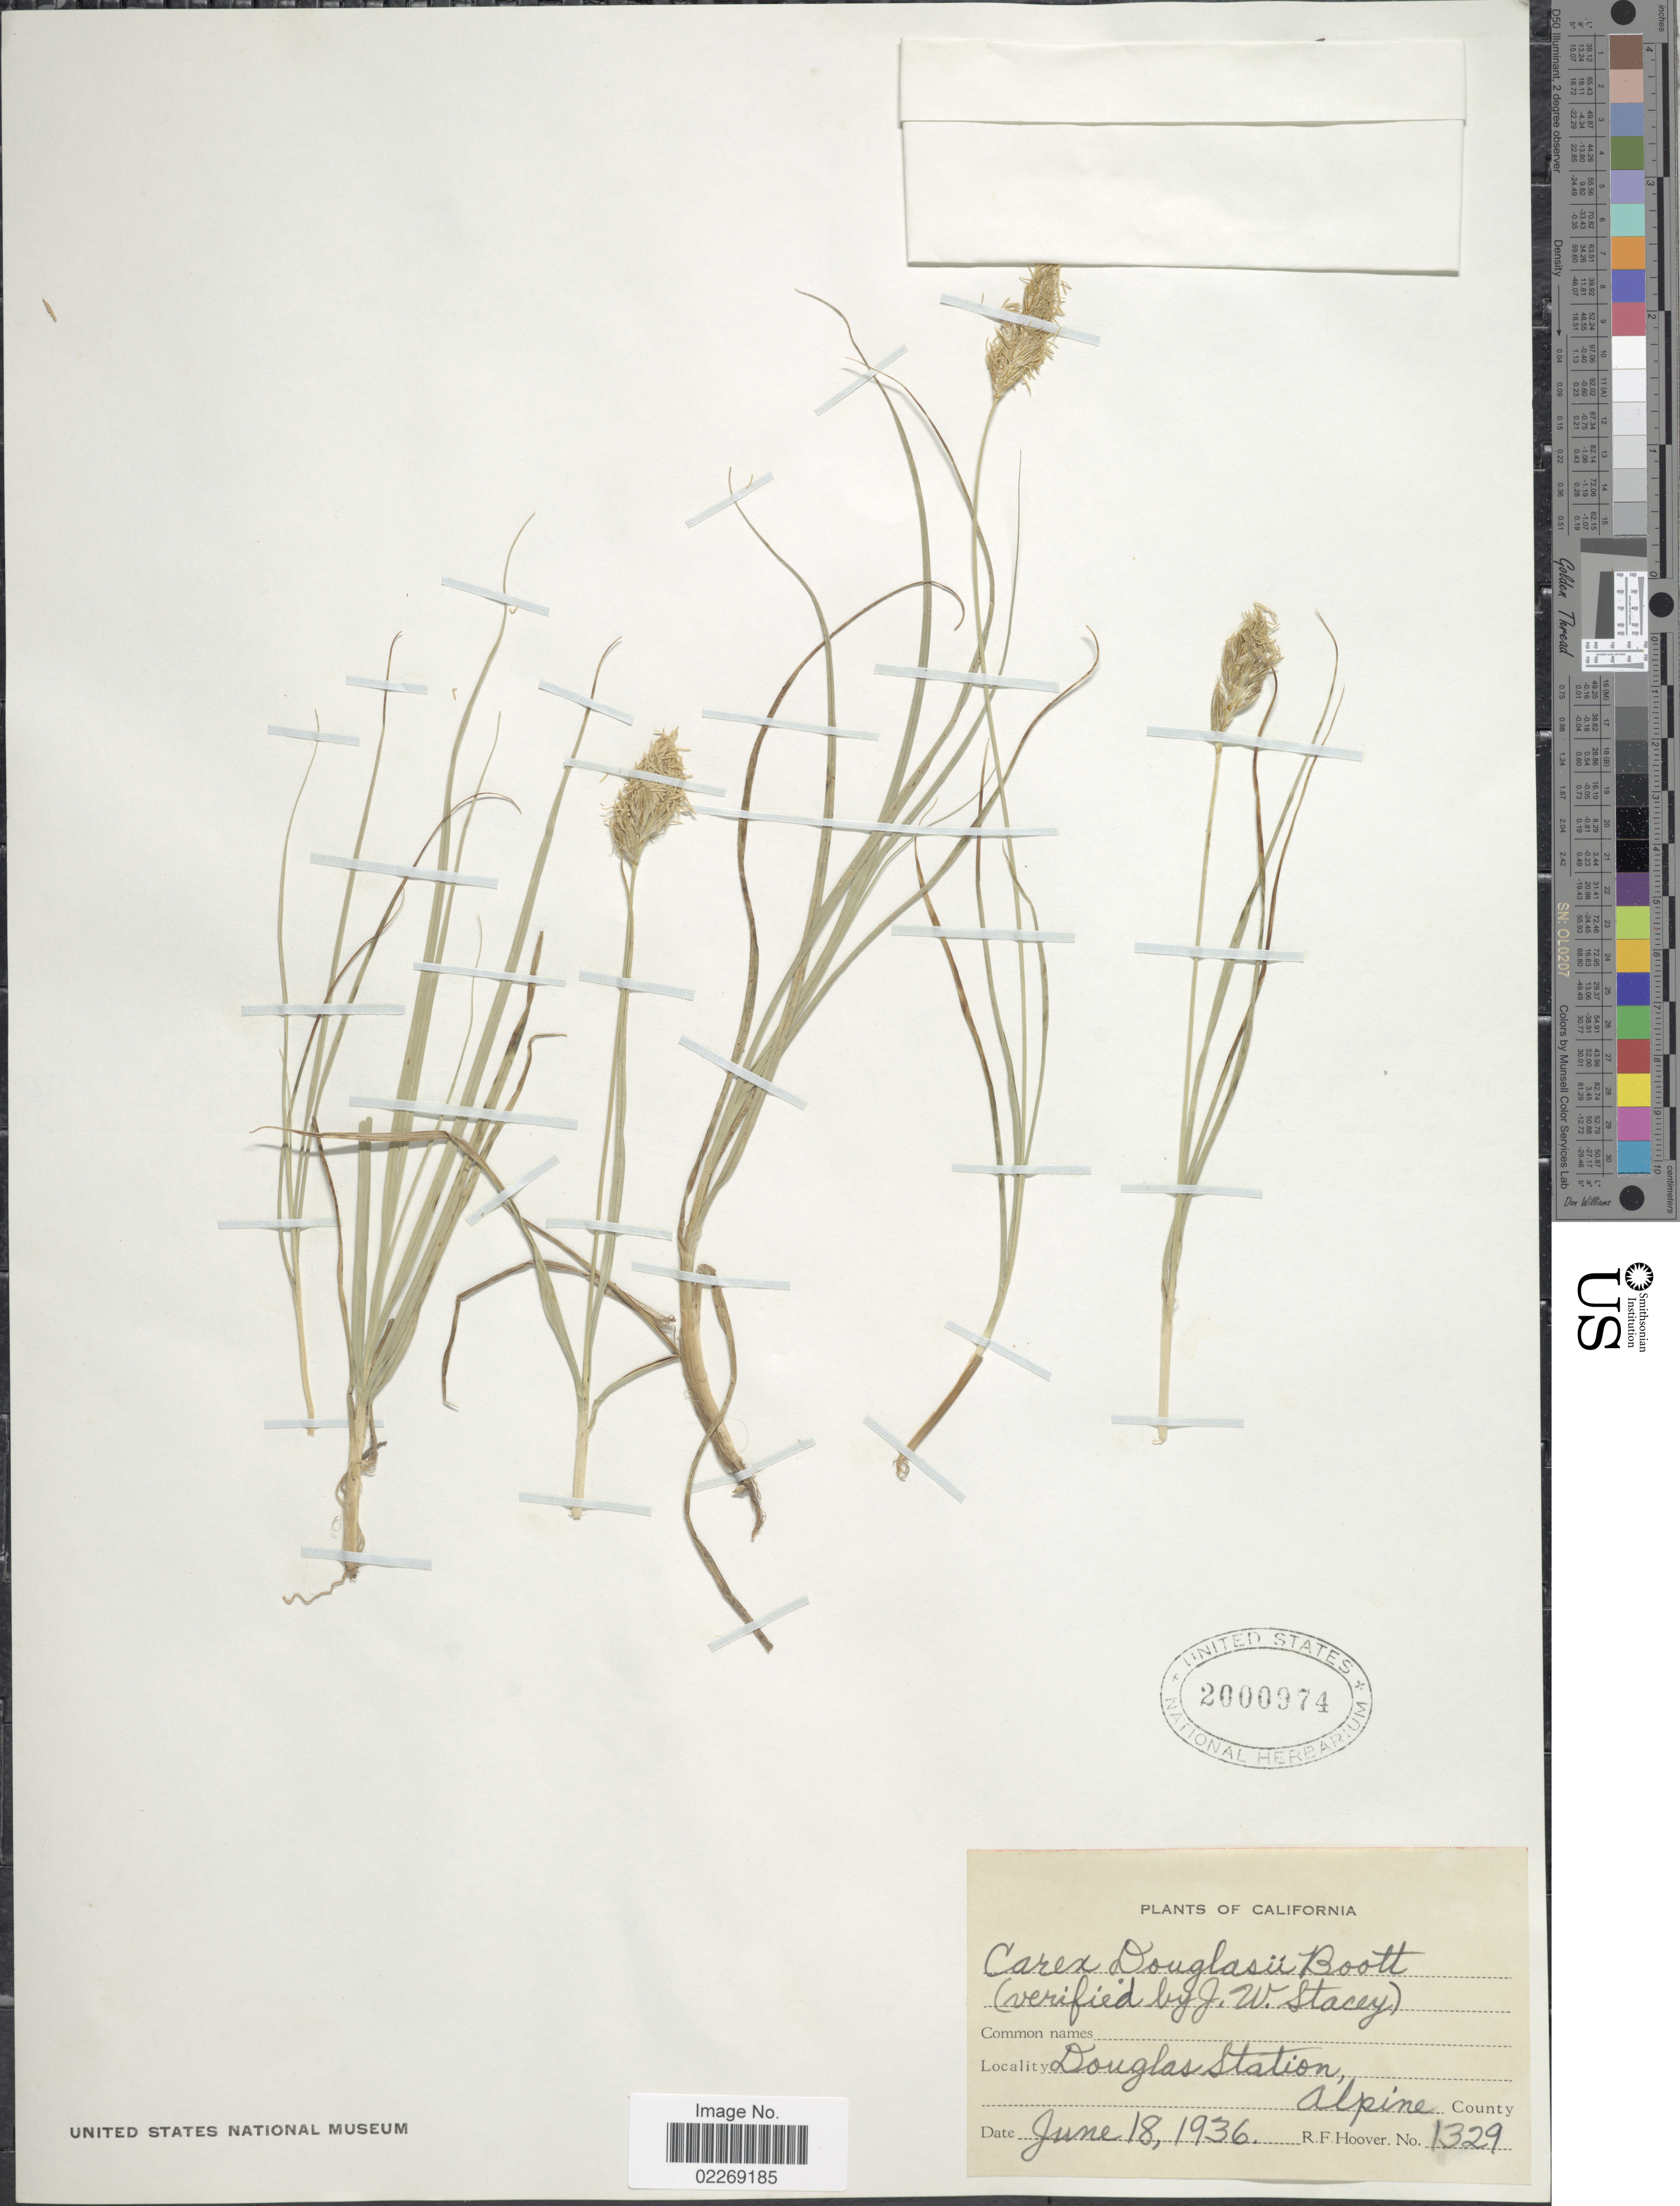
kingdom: Plantae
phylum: Tracheophyta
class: Liliopsida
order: Poales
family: Cyperaceae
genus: Carex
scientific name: Carex douglasii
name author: Boott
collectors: R. F. Hoover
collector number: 1329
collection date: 1936-06-18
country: United States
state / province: California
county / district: Alpine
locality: Douglas Station, Alpine County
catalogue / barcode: US 2000974